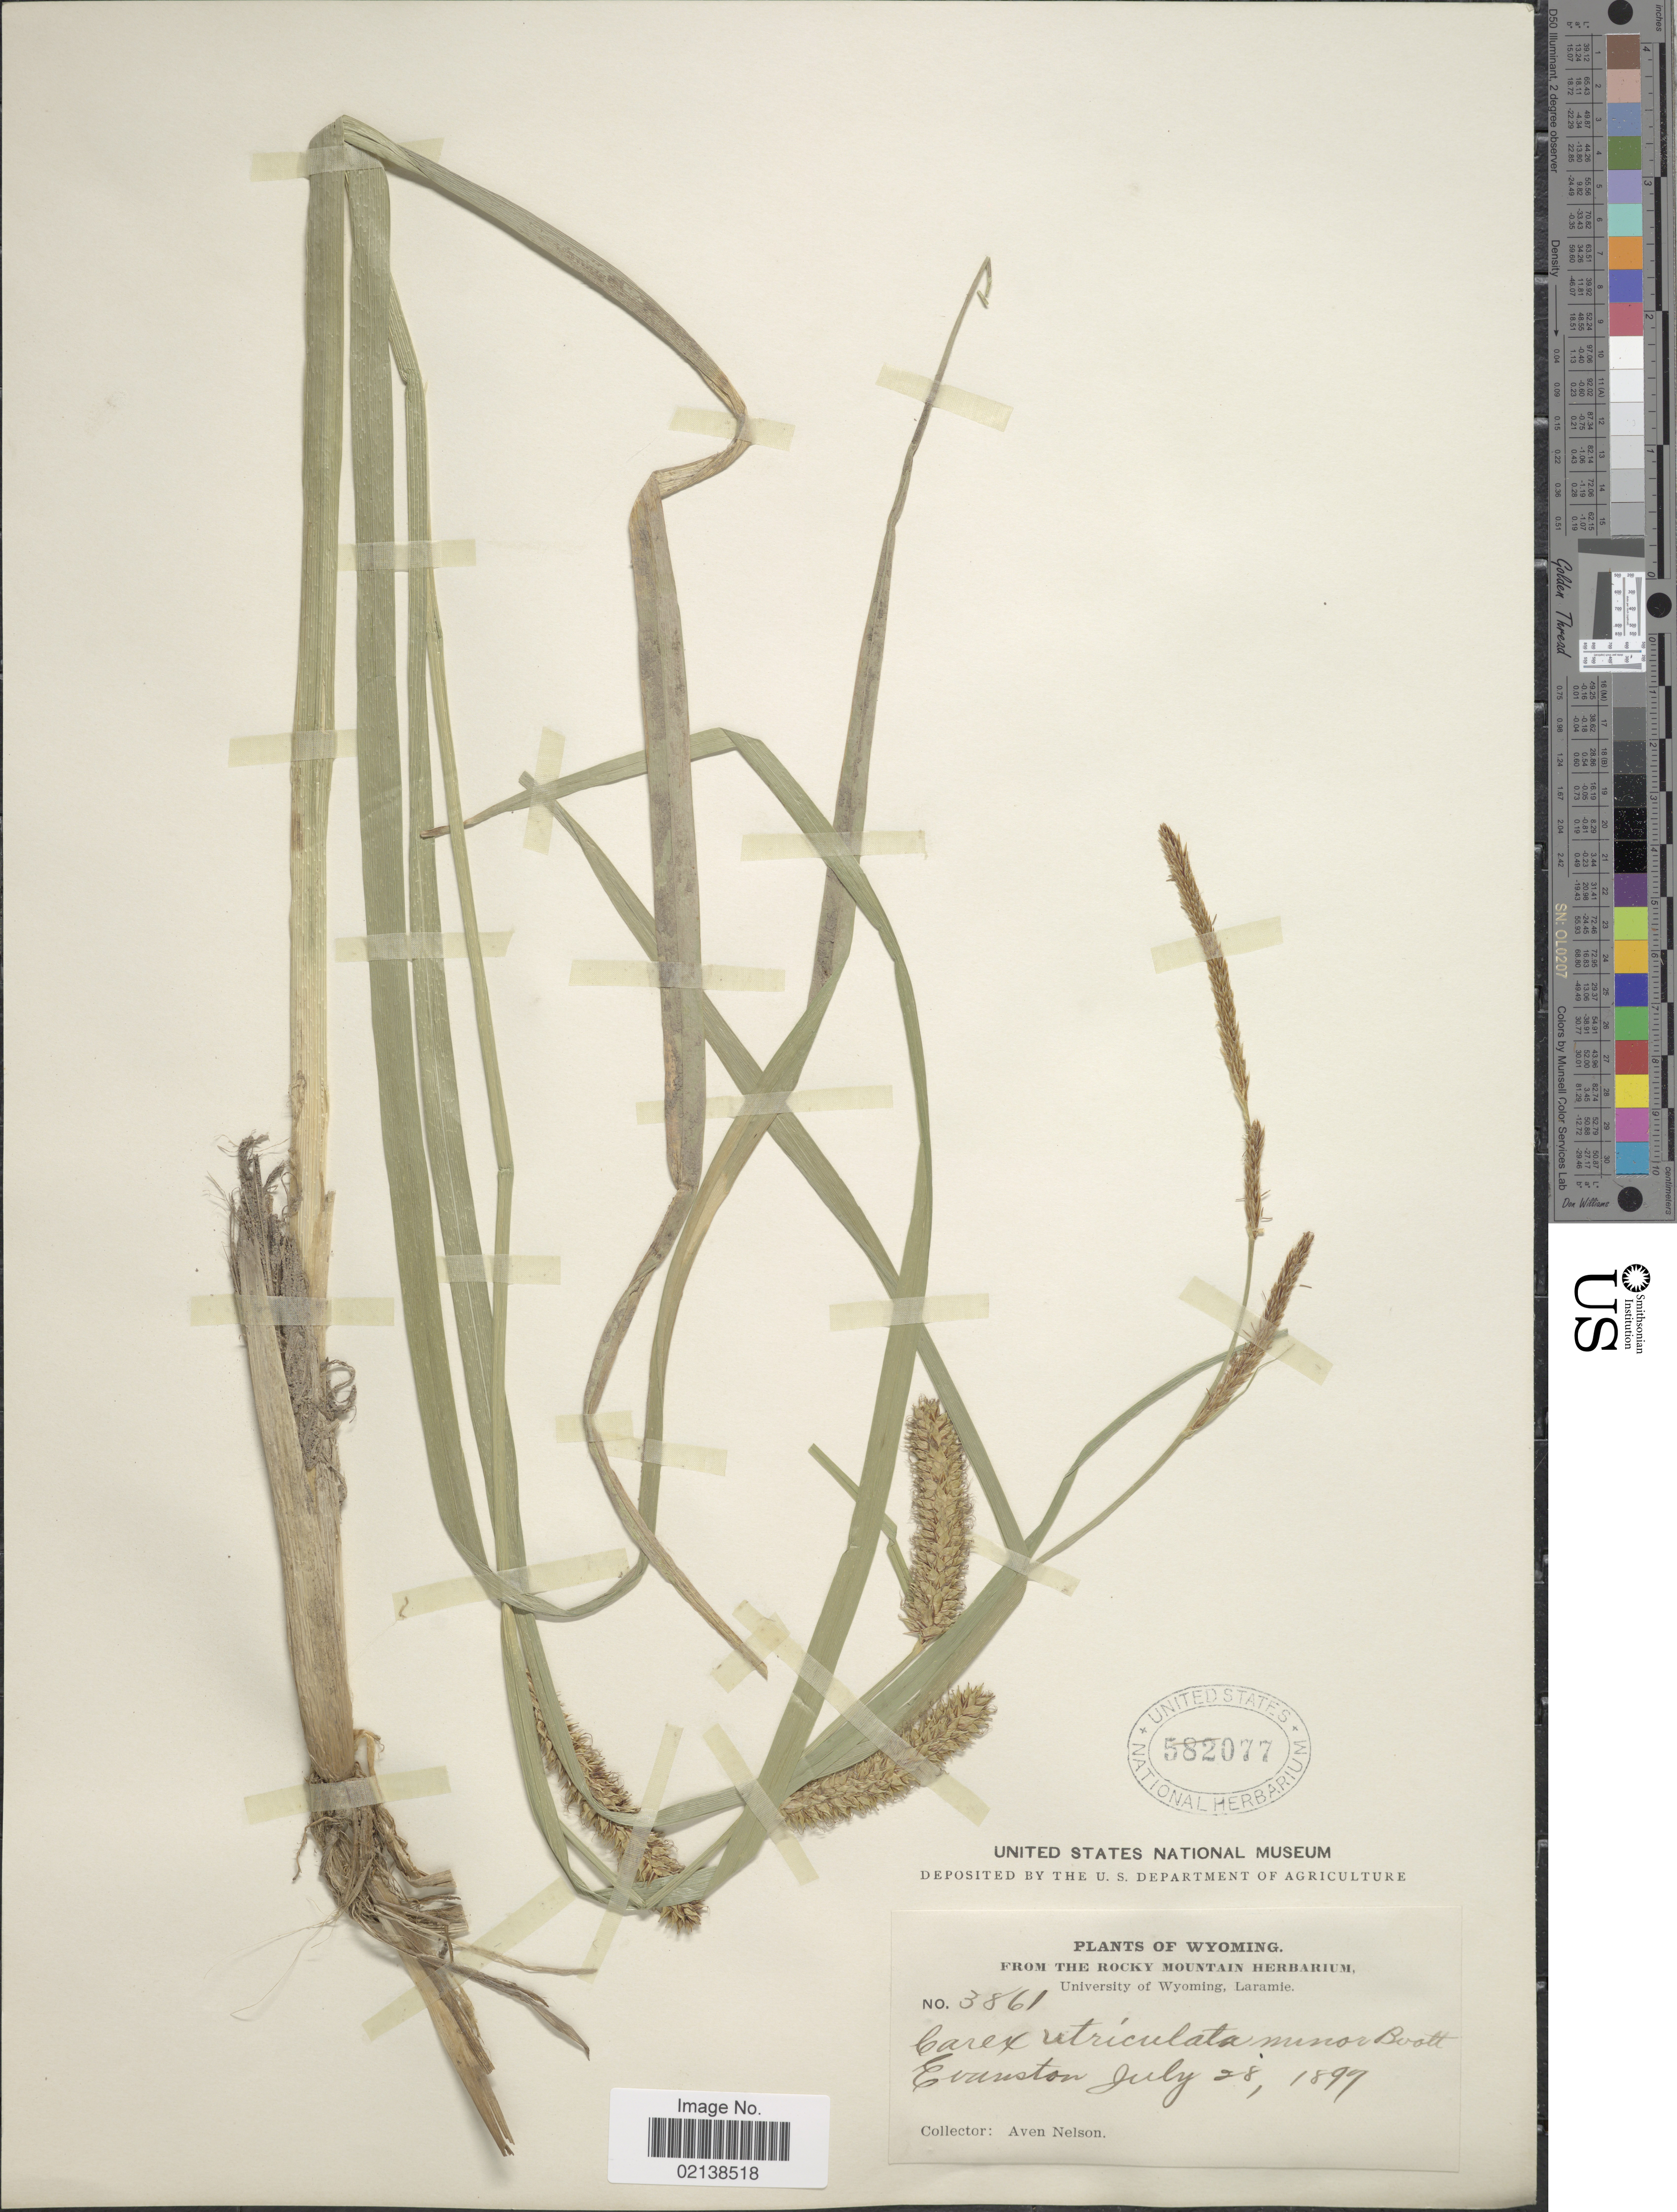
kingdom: Plantae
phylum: Tracheophyta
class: Liliopsida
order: Poales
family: Cyperaceae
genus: Carex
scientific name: Carex utriculata var. minor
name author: Boott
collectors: A. Nelson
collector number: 3861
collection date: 1897-07-28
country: United States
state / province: Wyoming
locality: Evanston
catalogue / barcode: US 582077